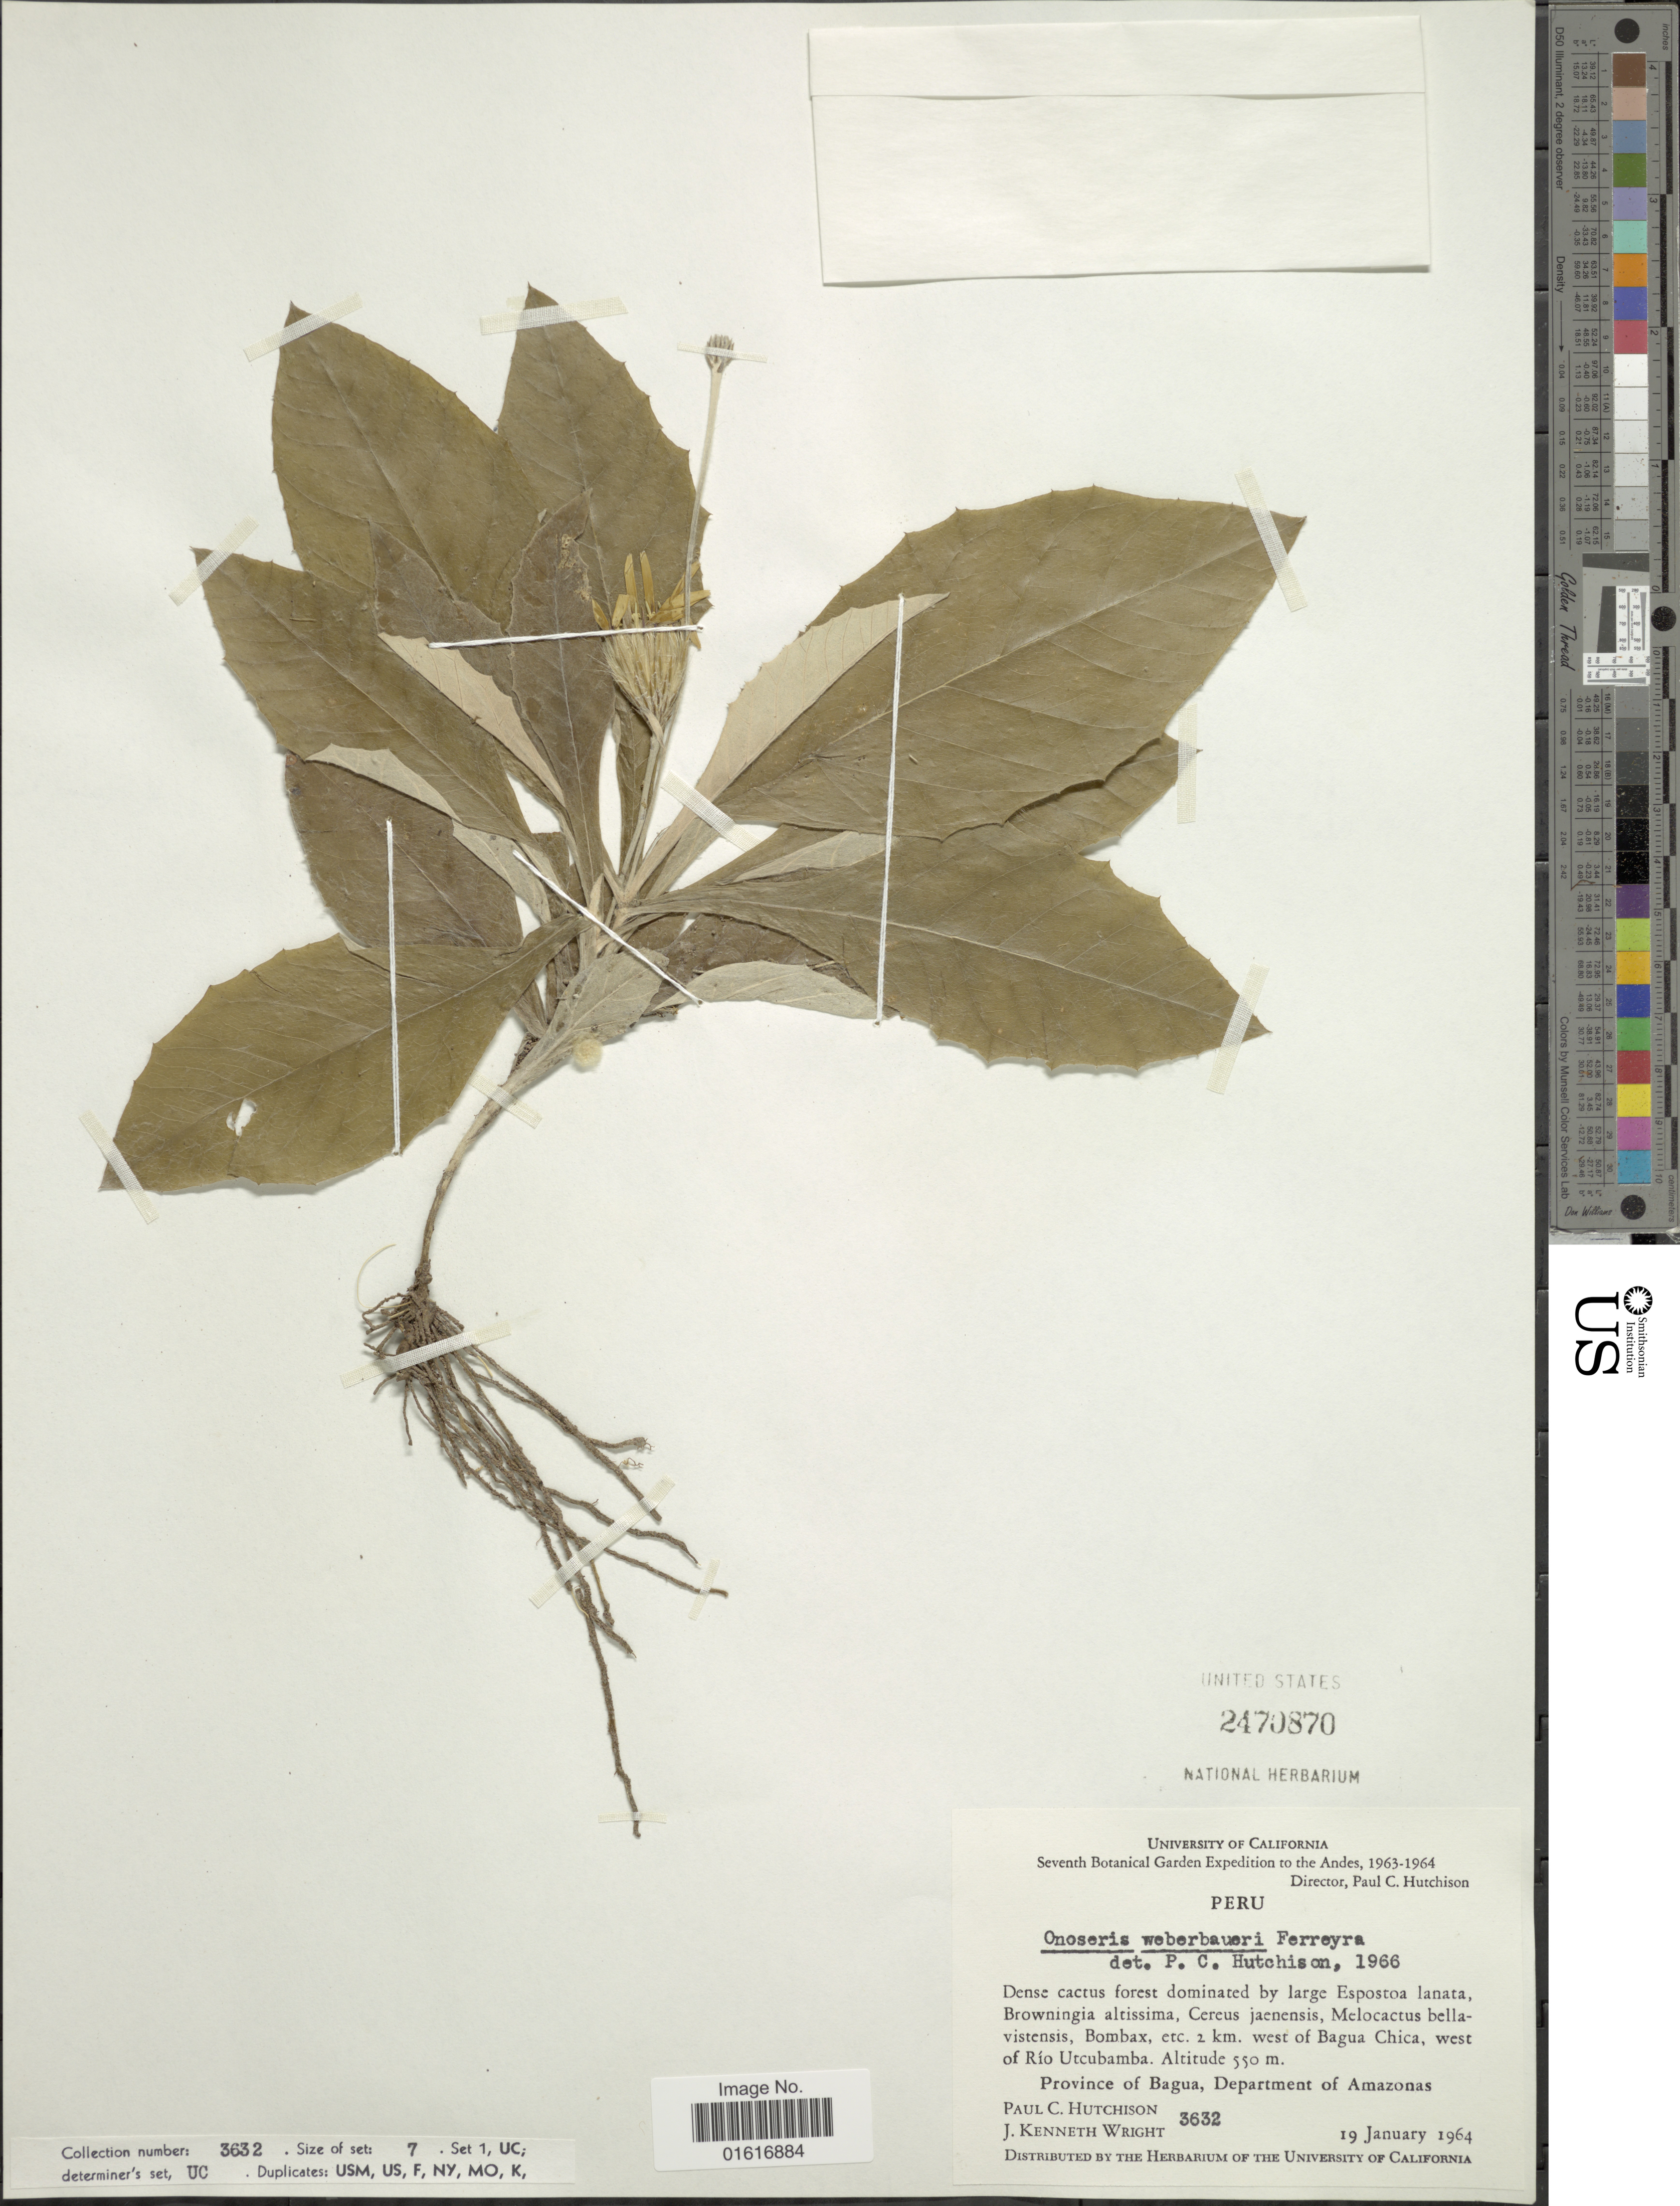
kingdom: Plantae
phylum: Tracheophyta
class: Magnoliopsida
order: Asterales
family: Asteraceae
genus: Onoseris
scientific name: Onoseris weberbaueri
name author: Ferreyra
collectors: P. C. Hutchison & J. K. Wright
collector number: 3632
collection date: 1964-01-19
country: Peru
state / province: Amazonas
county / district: Bagua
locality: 2 km west of Bagua Chica, west of Rio Utcubamba, Province of Bagua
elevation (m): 550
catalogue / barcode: US 2470870